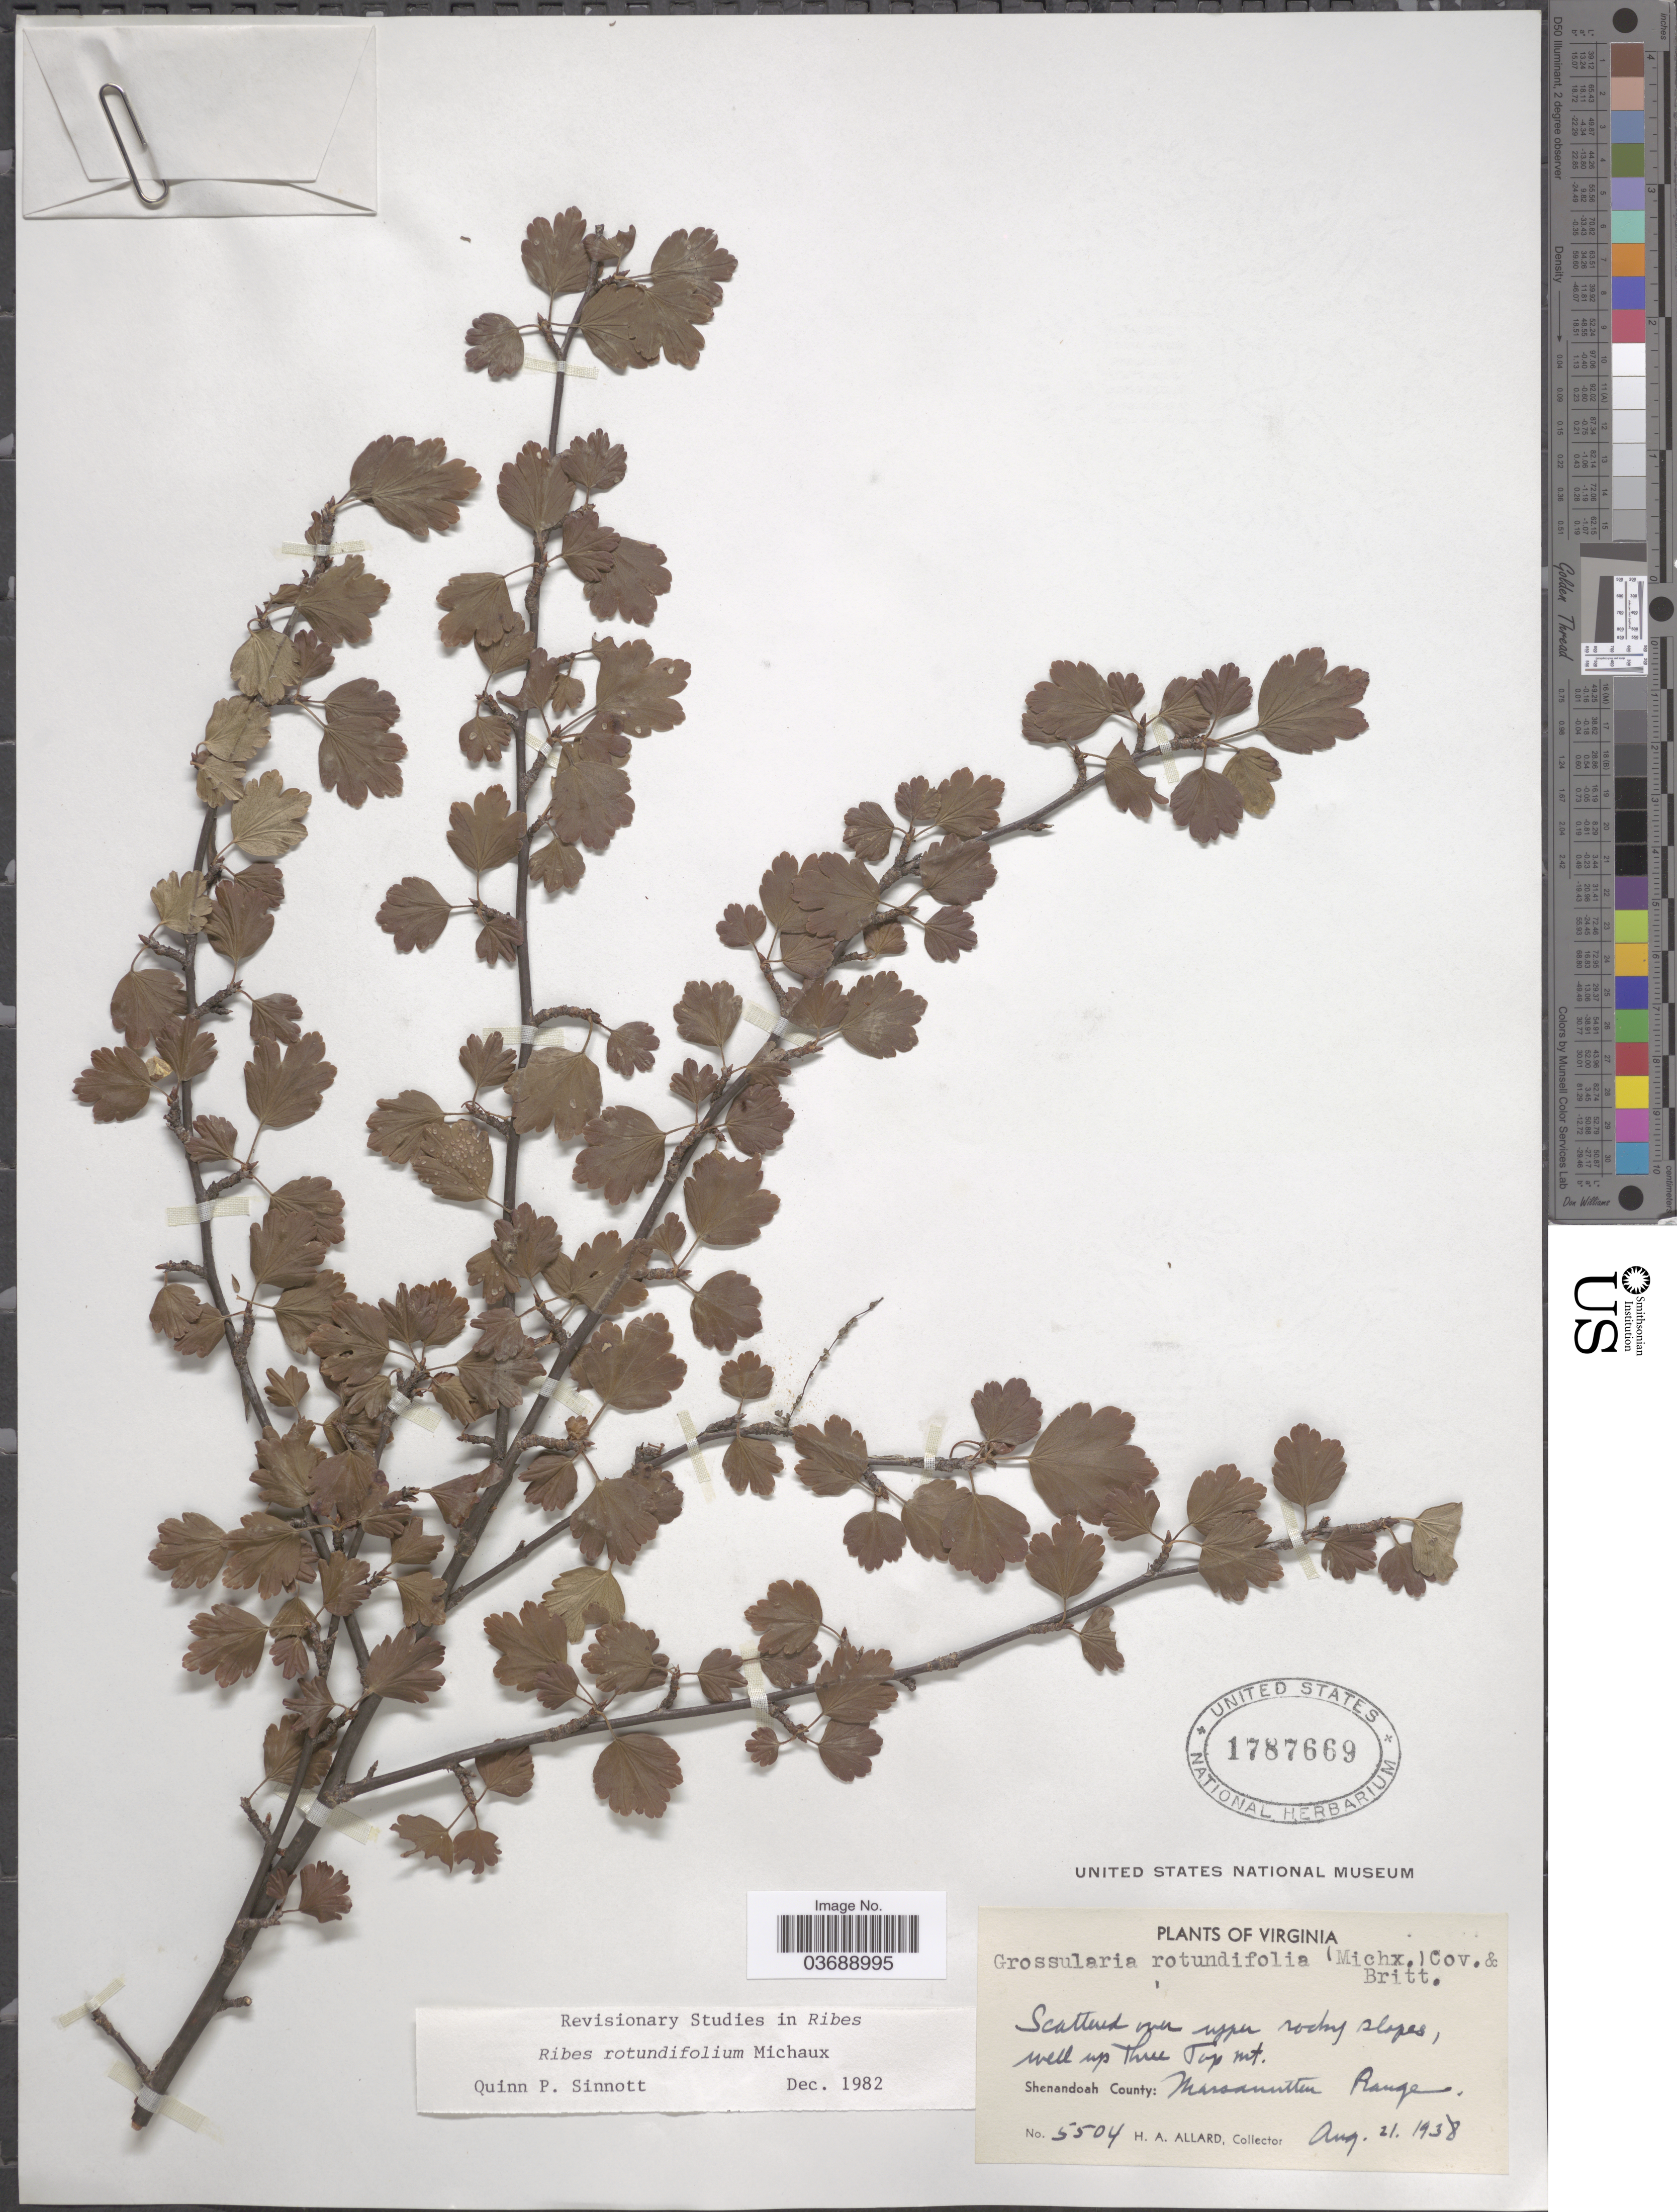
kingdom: Plantae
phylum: Tracheophyta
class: Magnoliopsida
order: Saxifragales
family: Grossulariaceae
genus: Ribes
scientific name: Ribes rotundifolium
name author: Michx.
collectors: H. A. Allard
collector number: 5504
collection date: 1938-08-21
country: United States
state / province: Virginia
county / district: Shenandoah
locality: Upper rocky slopes, well up Three Top Mt. Shenandoah County; Massanutten Range.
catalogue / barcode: US 1787669